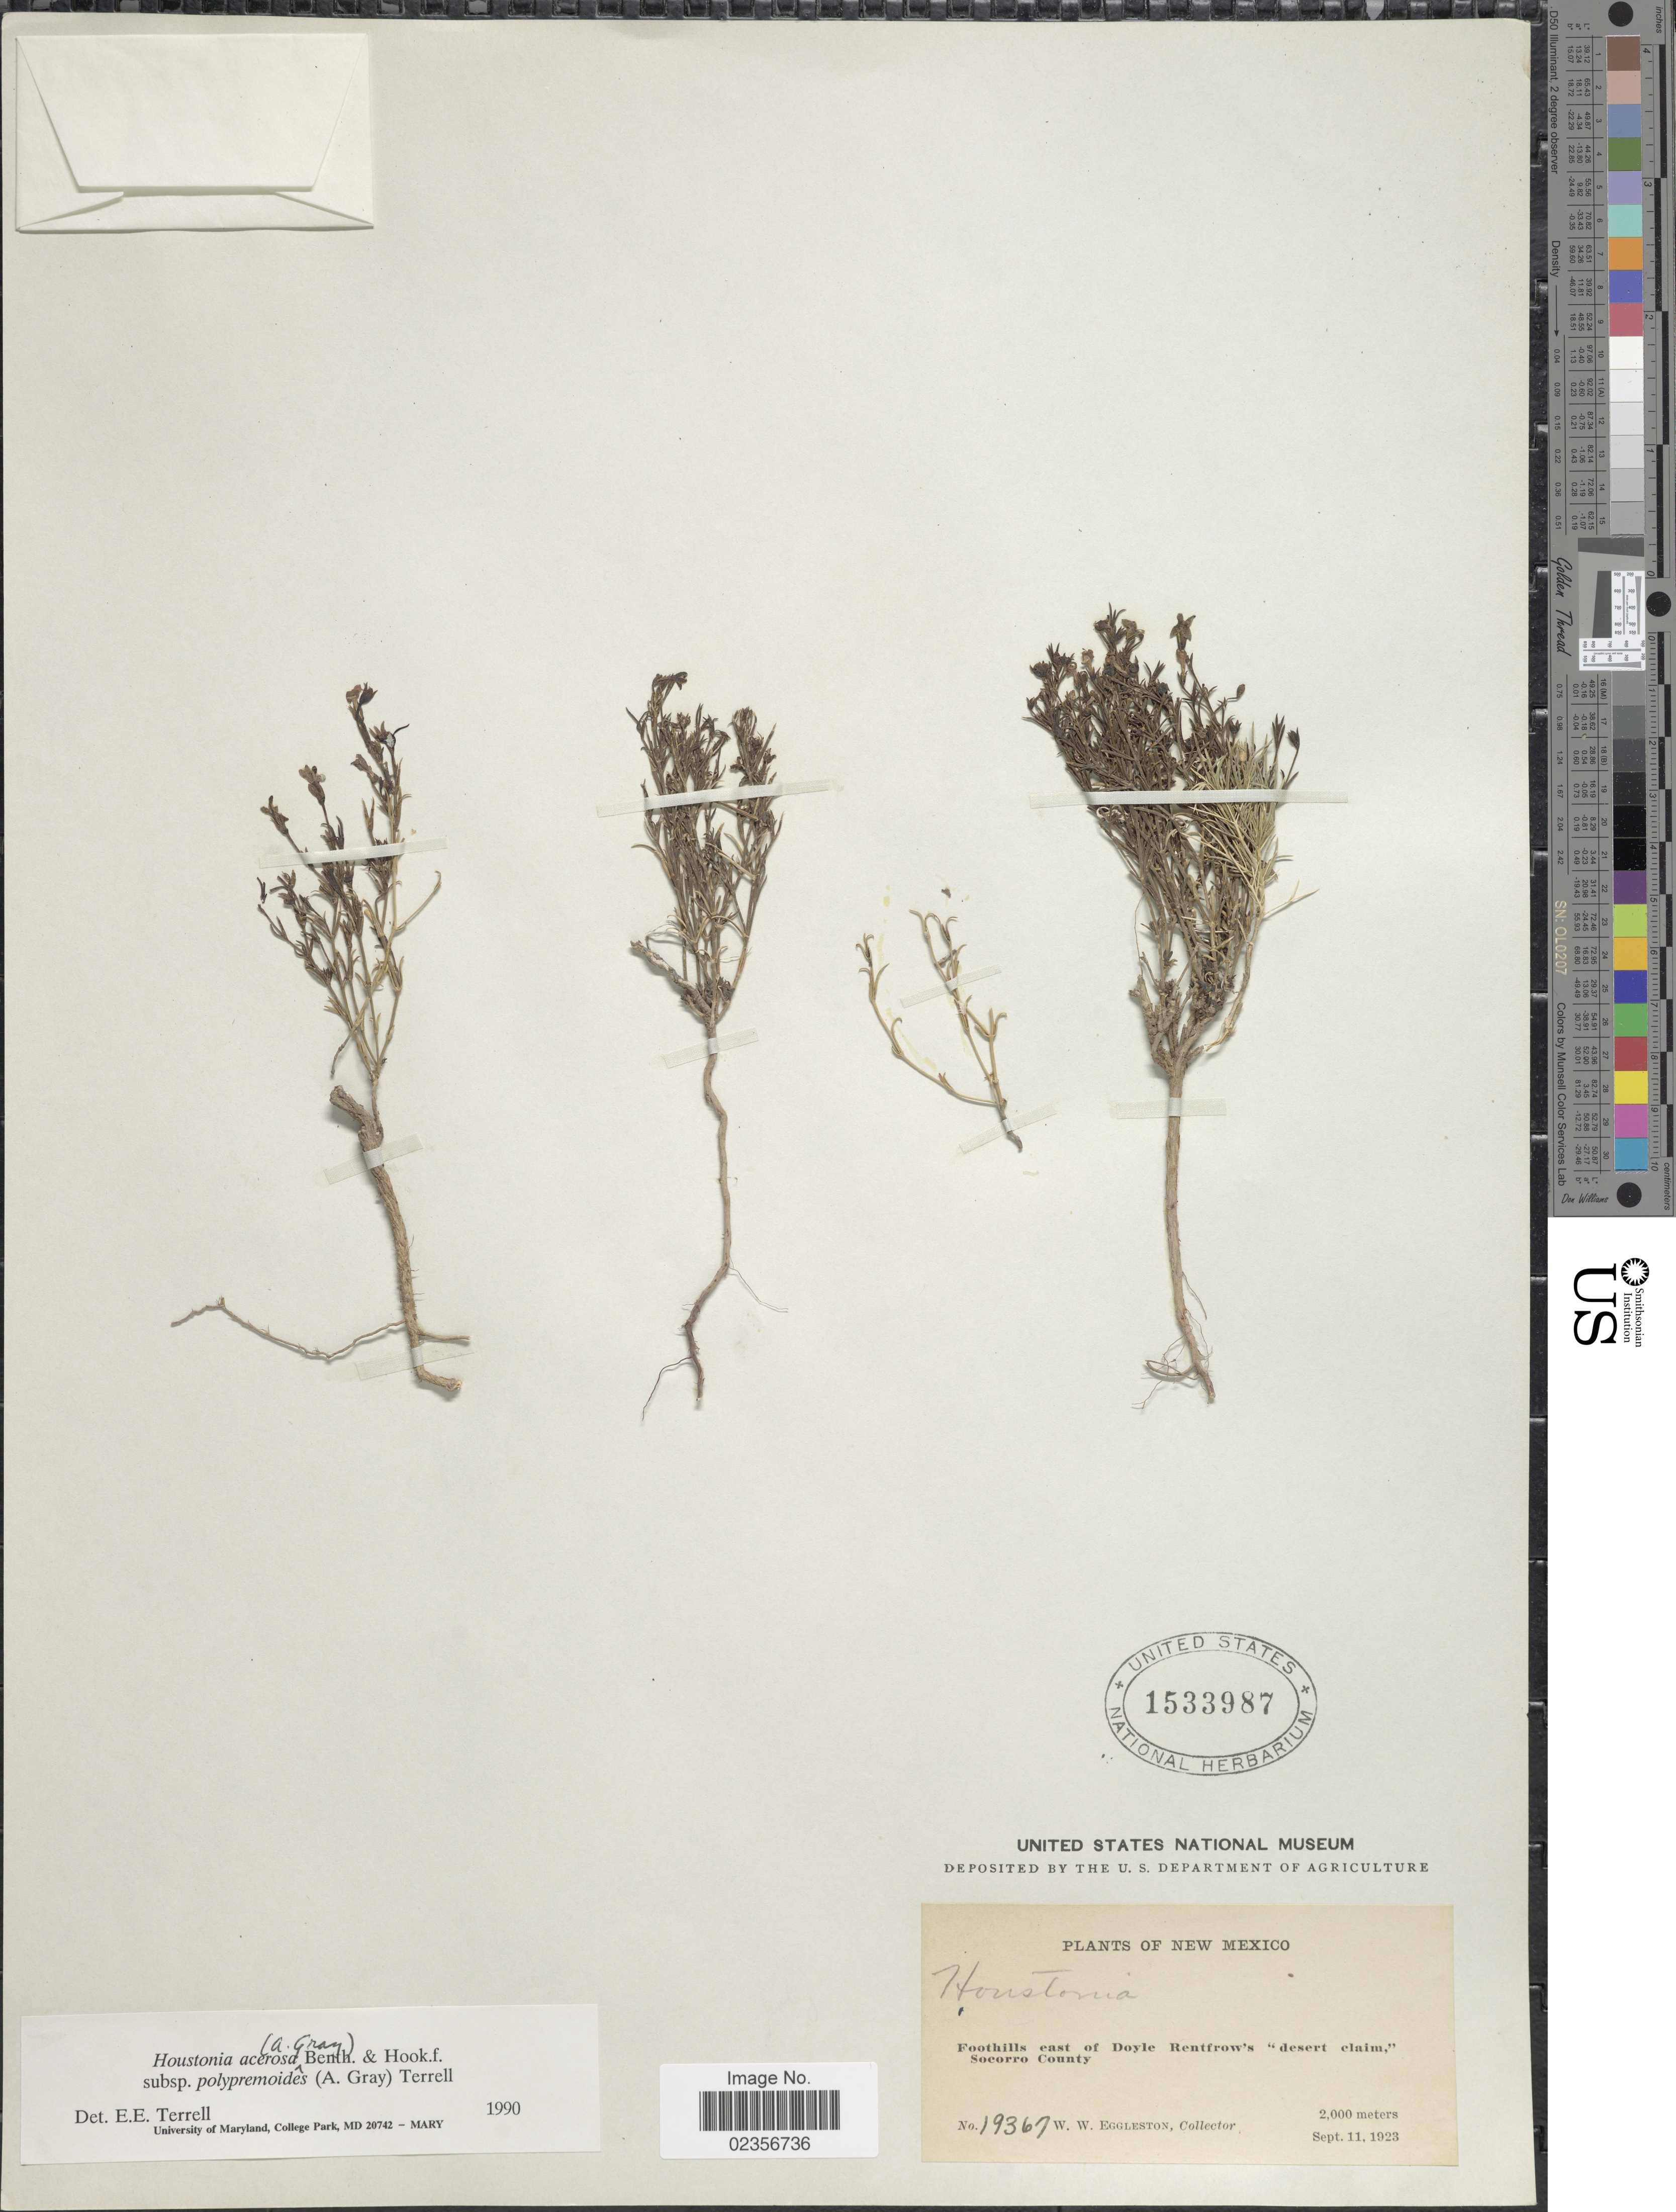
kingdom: Plantae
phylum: Tracheophyta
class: Magnoliopsida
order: Gentianales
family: Rubiaceae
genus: Houstonia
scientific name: Houstonia acerosa var. polypremoides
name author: (A. Gray) Terrell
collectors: W. W. Eggleston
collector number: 19367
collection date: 1923-09-11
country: United States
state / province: New Mexico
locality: Foothills east of Doyle Rentfrow's "desert claim," Socorro County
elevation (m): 2000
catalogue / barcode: US 1533987